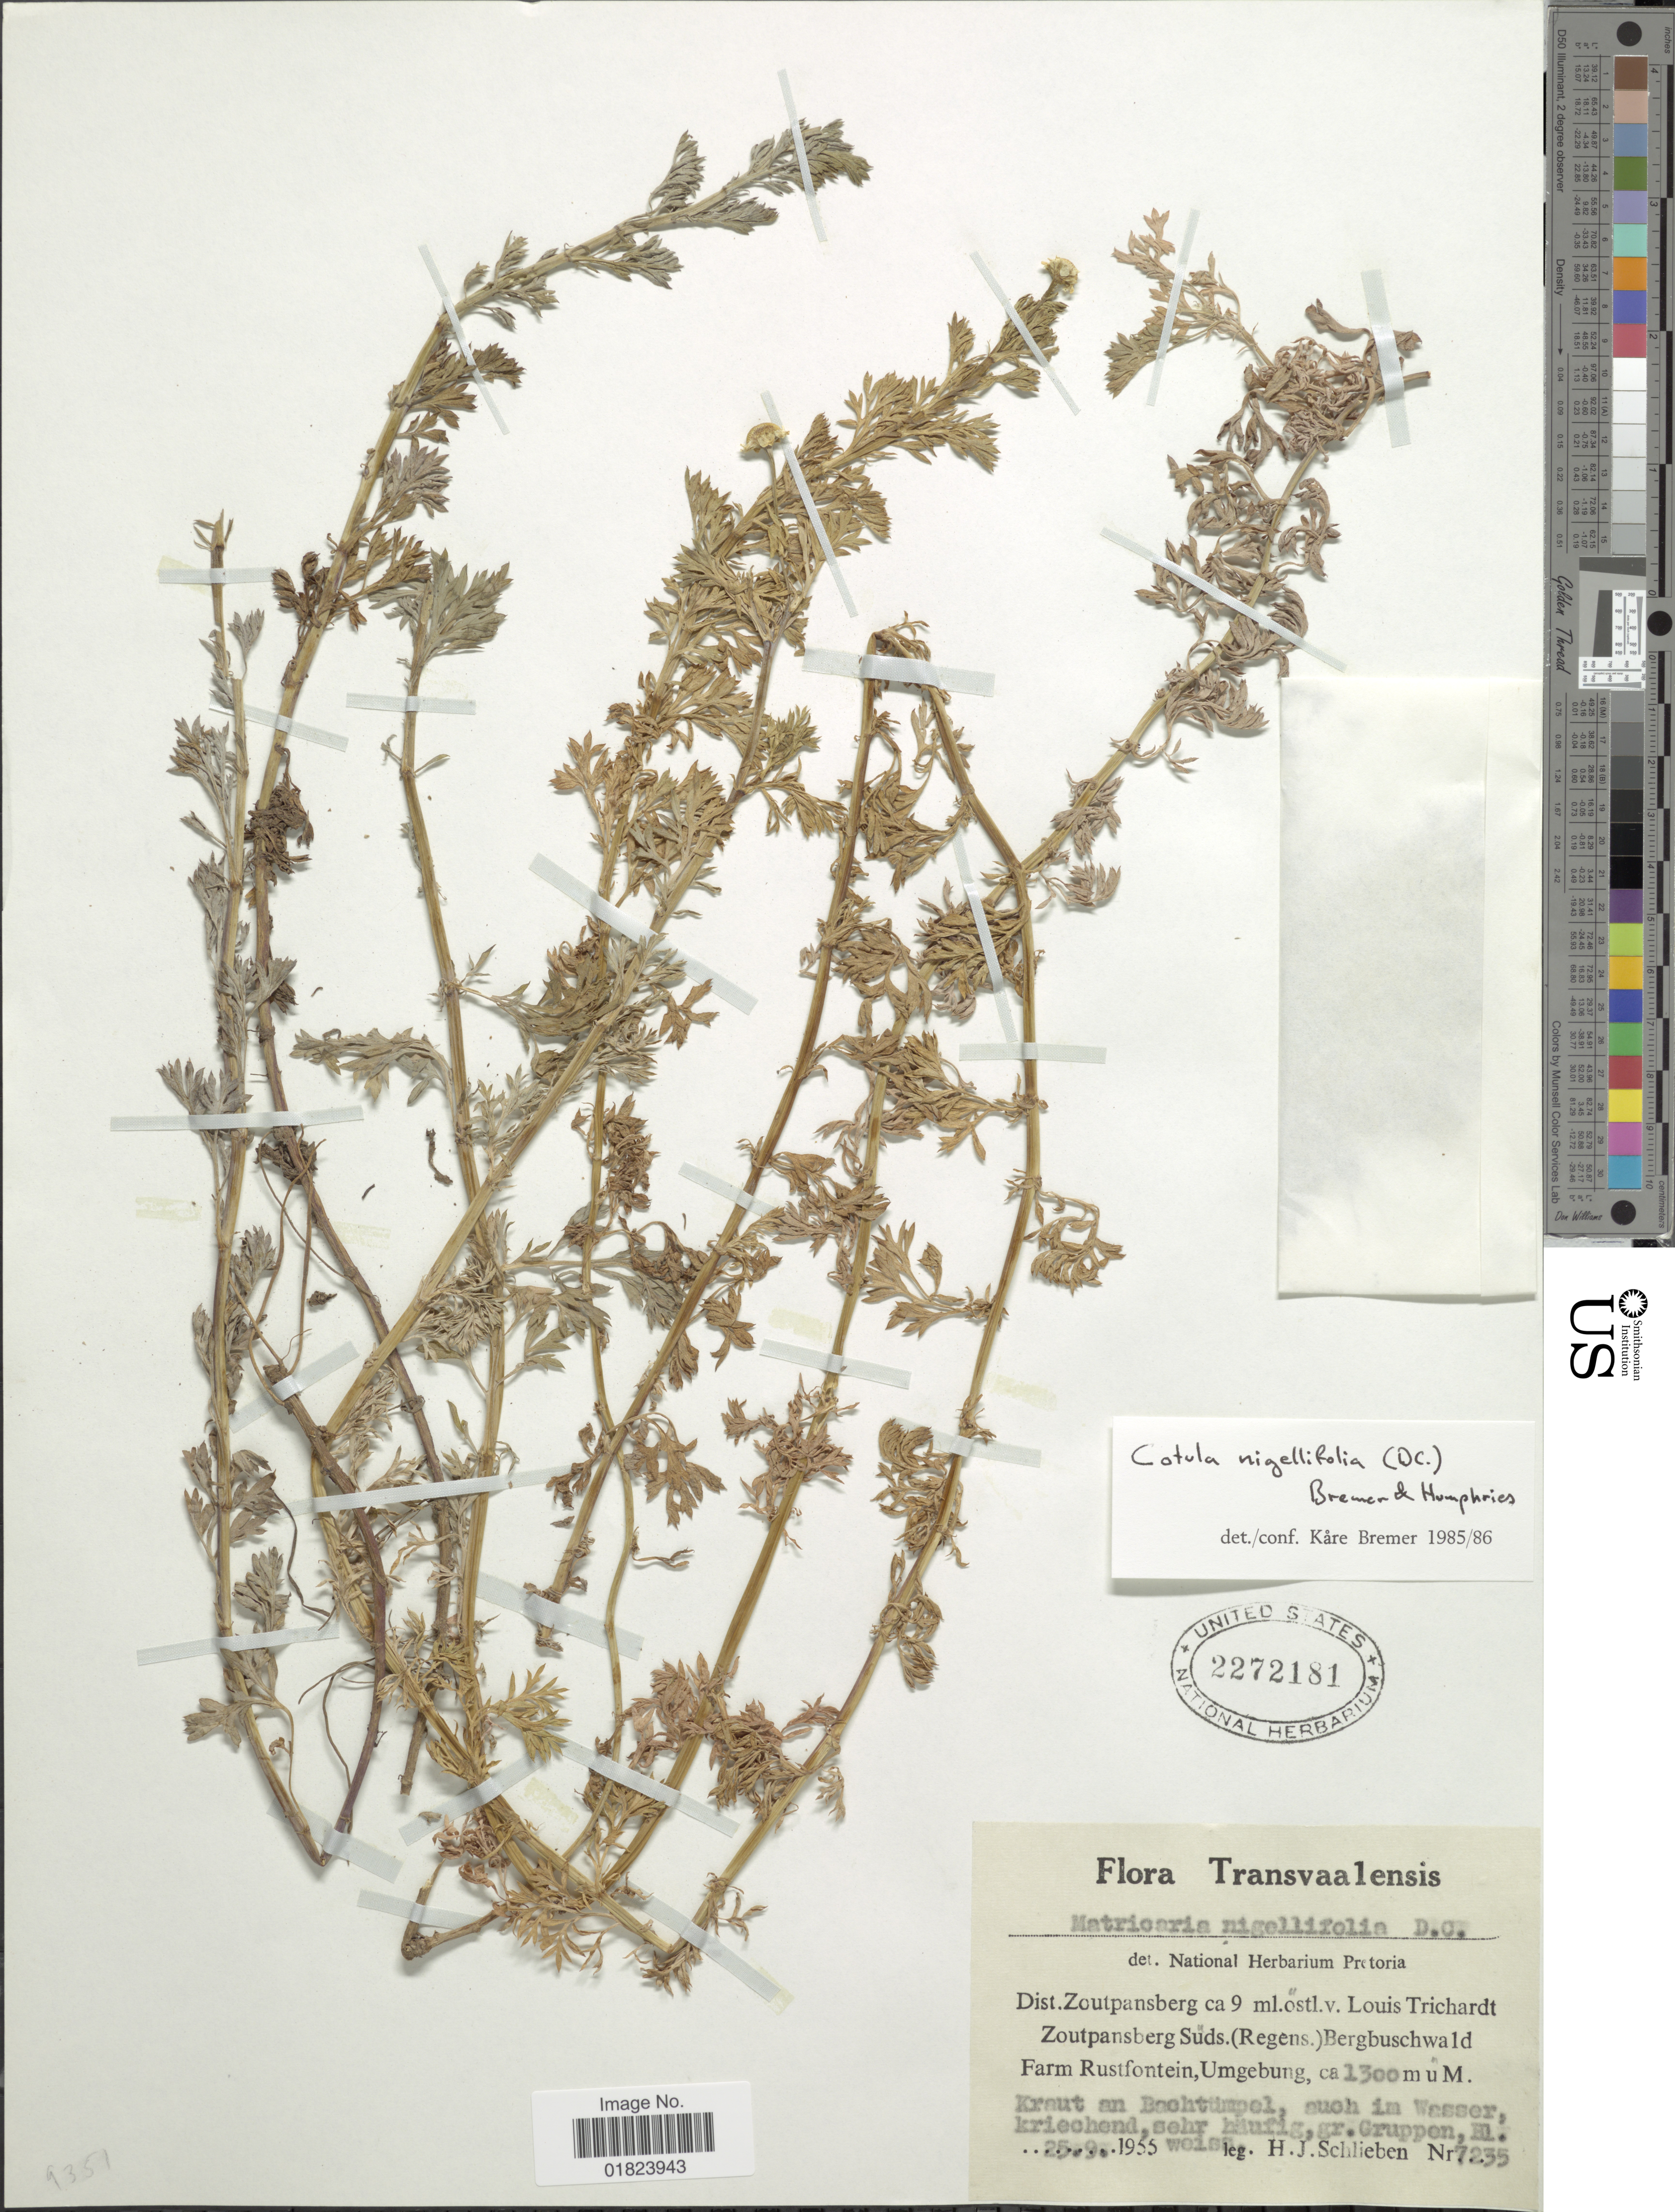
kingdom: Plantae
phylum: Tracheophyta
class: Magnoliopsida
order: Asterales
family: Asteraceae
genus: Cotula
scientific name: Cotula nigellifolia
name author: (DC.) K. Bremer & Humphries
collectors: H. J. Schlieben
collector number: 7235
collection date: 1955-09-25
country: South Africa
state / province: Limpopo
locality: Transvaalensis, Dist. Zoutpansberg ca 9 ml.ostl.v. Louis Trichardt Zoutpansberg Suds, (Regens.) Bergbuschwald Farm Rustfontein, Umgebung, Kraut an Bachtümpel, auch im Wasser, kriechend, sehr häufig ,gr. Gruppen, BL., weiss.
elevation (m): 1300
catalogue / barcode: US 2272181